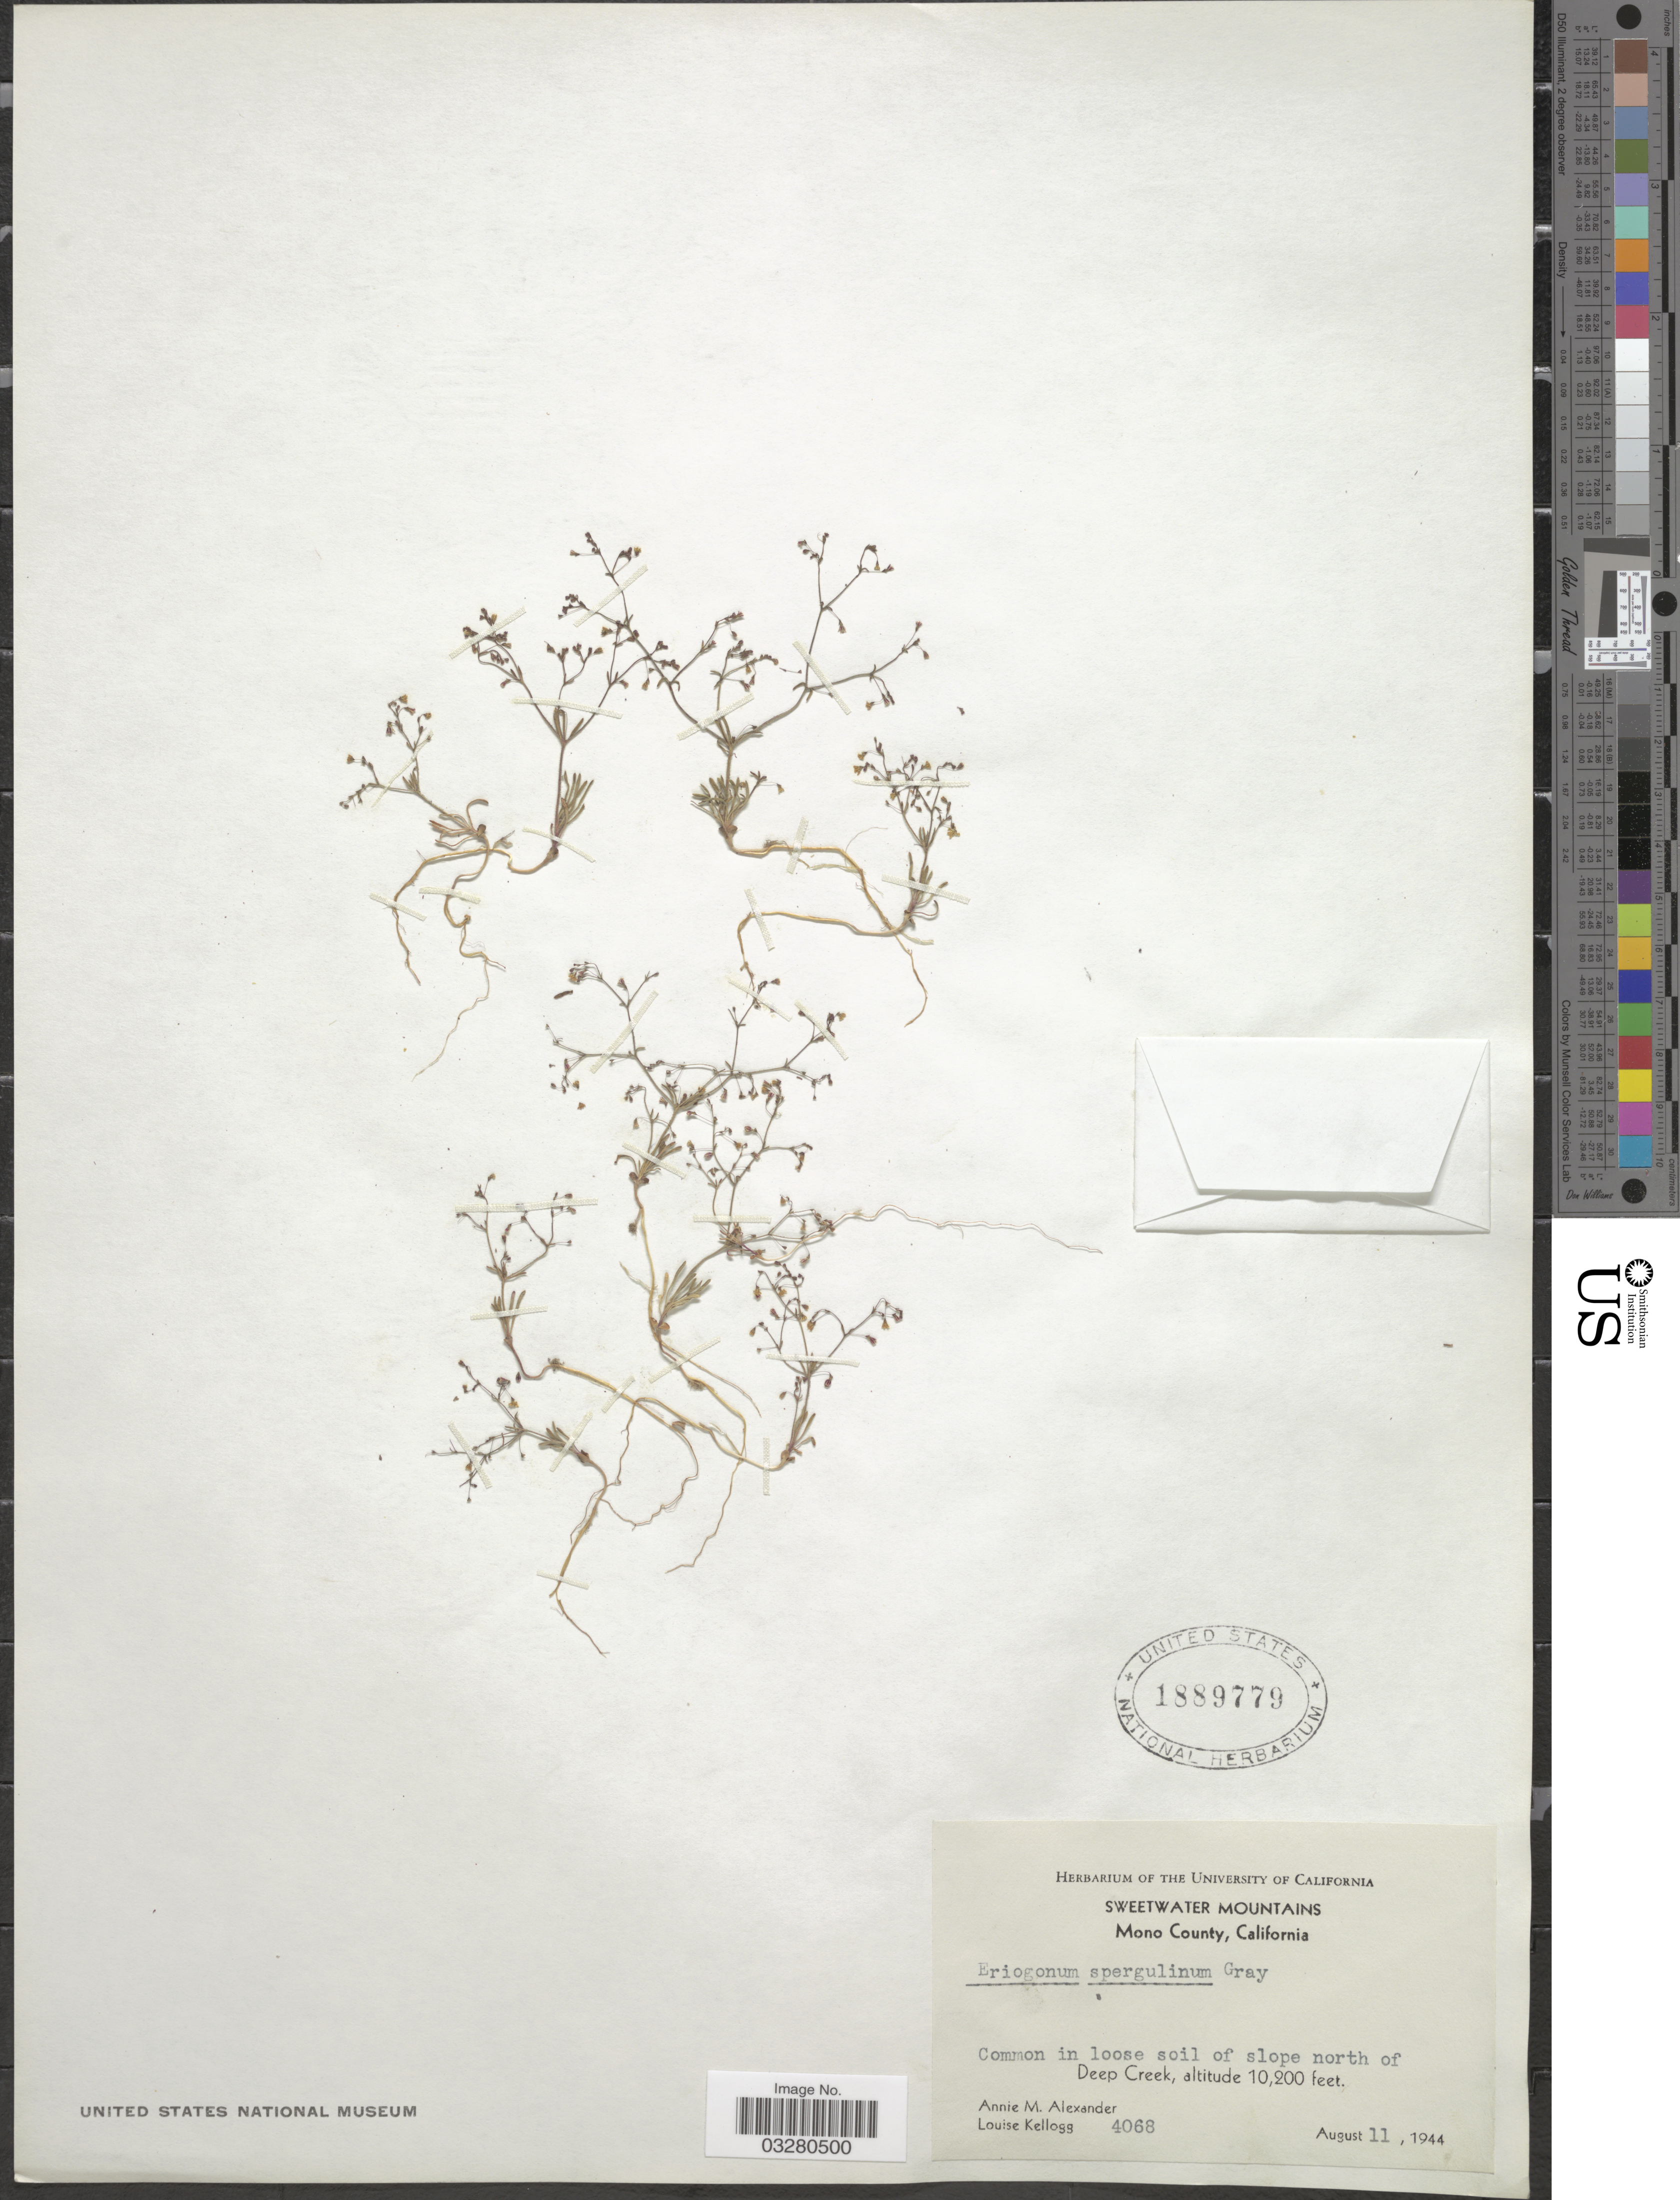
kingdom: Plantae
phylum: Tracheophyta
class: Magnoliopsida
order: Caryophyllales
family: Polygonaceae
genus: Eriogonum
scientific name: Eriogonum spergulinum var. reddingianum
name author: (M.E. Jones) J.T. Howell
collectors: A. M. Alexander & L. Kellog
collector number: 4068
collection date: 1944-08-11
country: United States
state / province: California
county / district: Mono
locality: Sweetwater Mountains. Mono County. Nort of Deep Creek.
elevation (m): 3109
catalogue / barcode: US 1889779